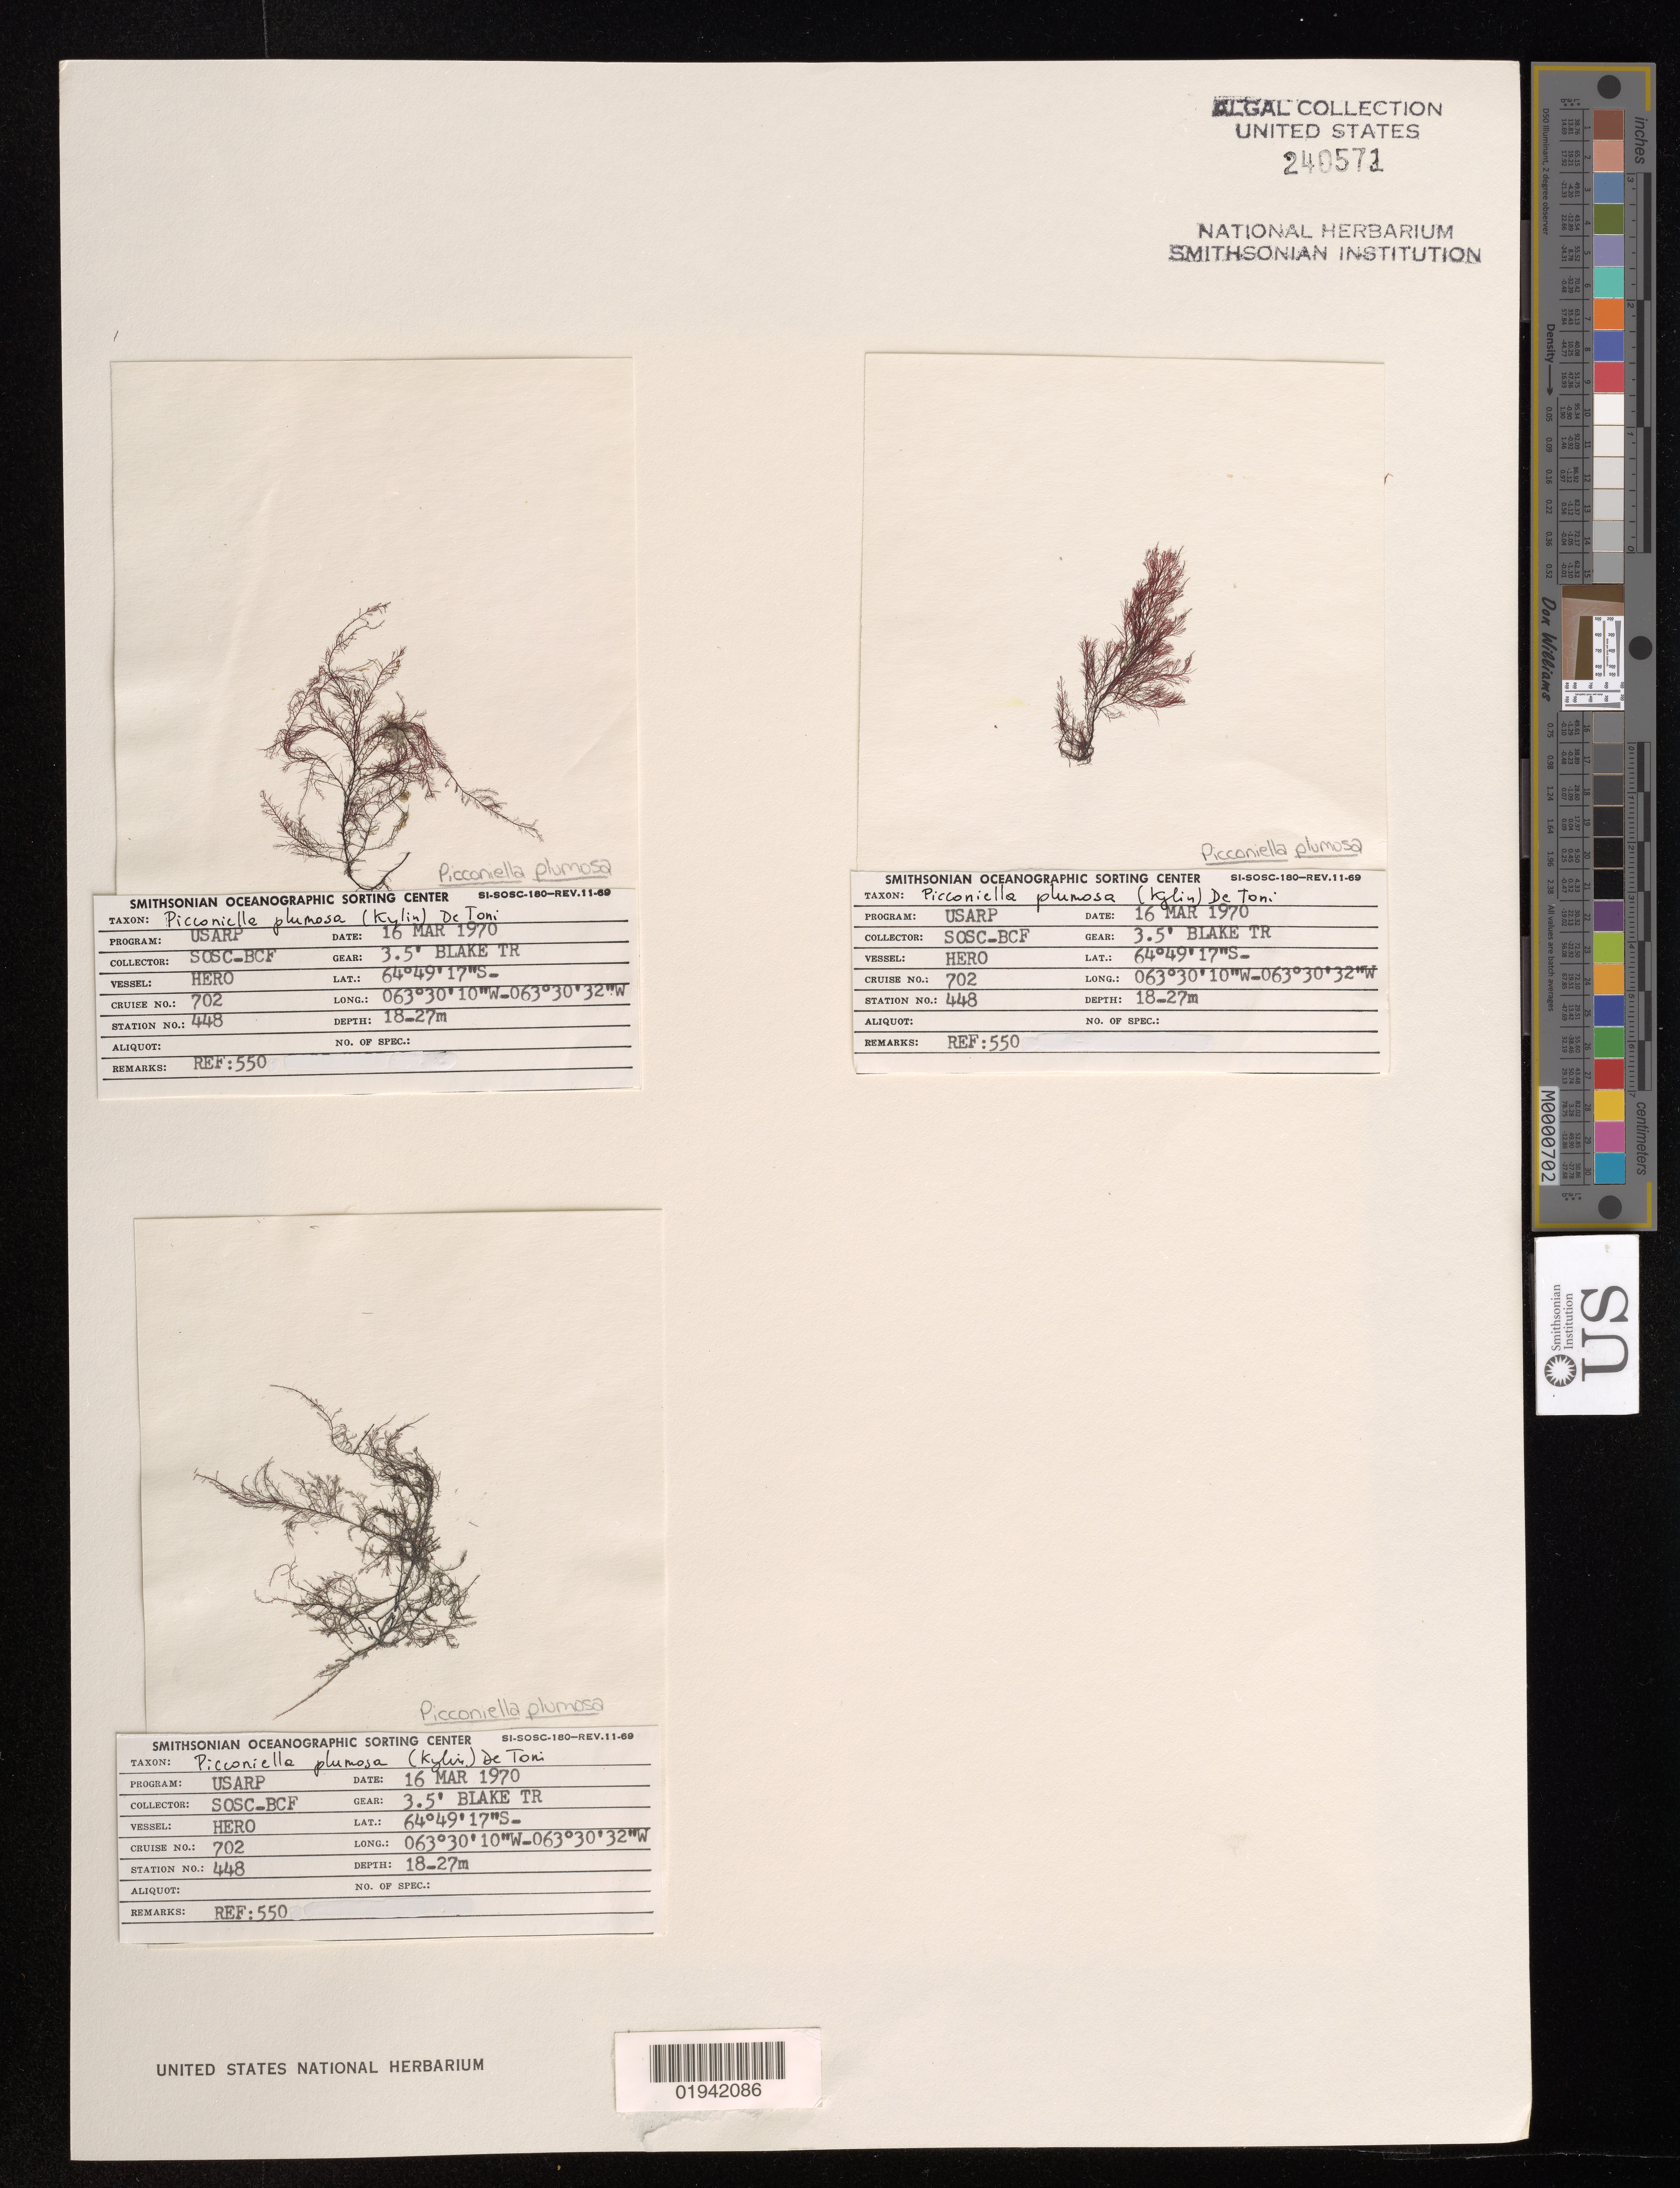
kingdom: Plantae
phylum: Rhodophyta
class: Florideophyceae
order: Ceramiales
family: Rhodomelaceae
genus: Picconiella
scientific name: Picconiella plumosa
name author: (Kylin) De Toni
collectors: SOSC-BCF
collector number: Station 448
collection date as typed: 16 Mar 1970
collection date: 1970-03-16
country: Antarctica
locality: Antarctic Peninsula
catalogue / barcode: US 240571